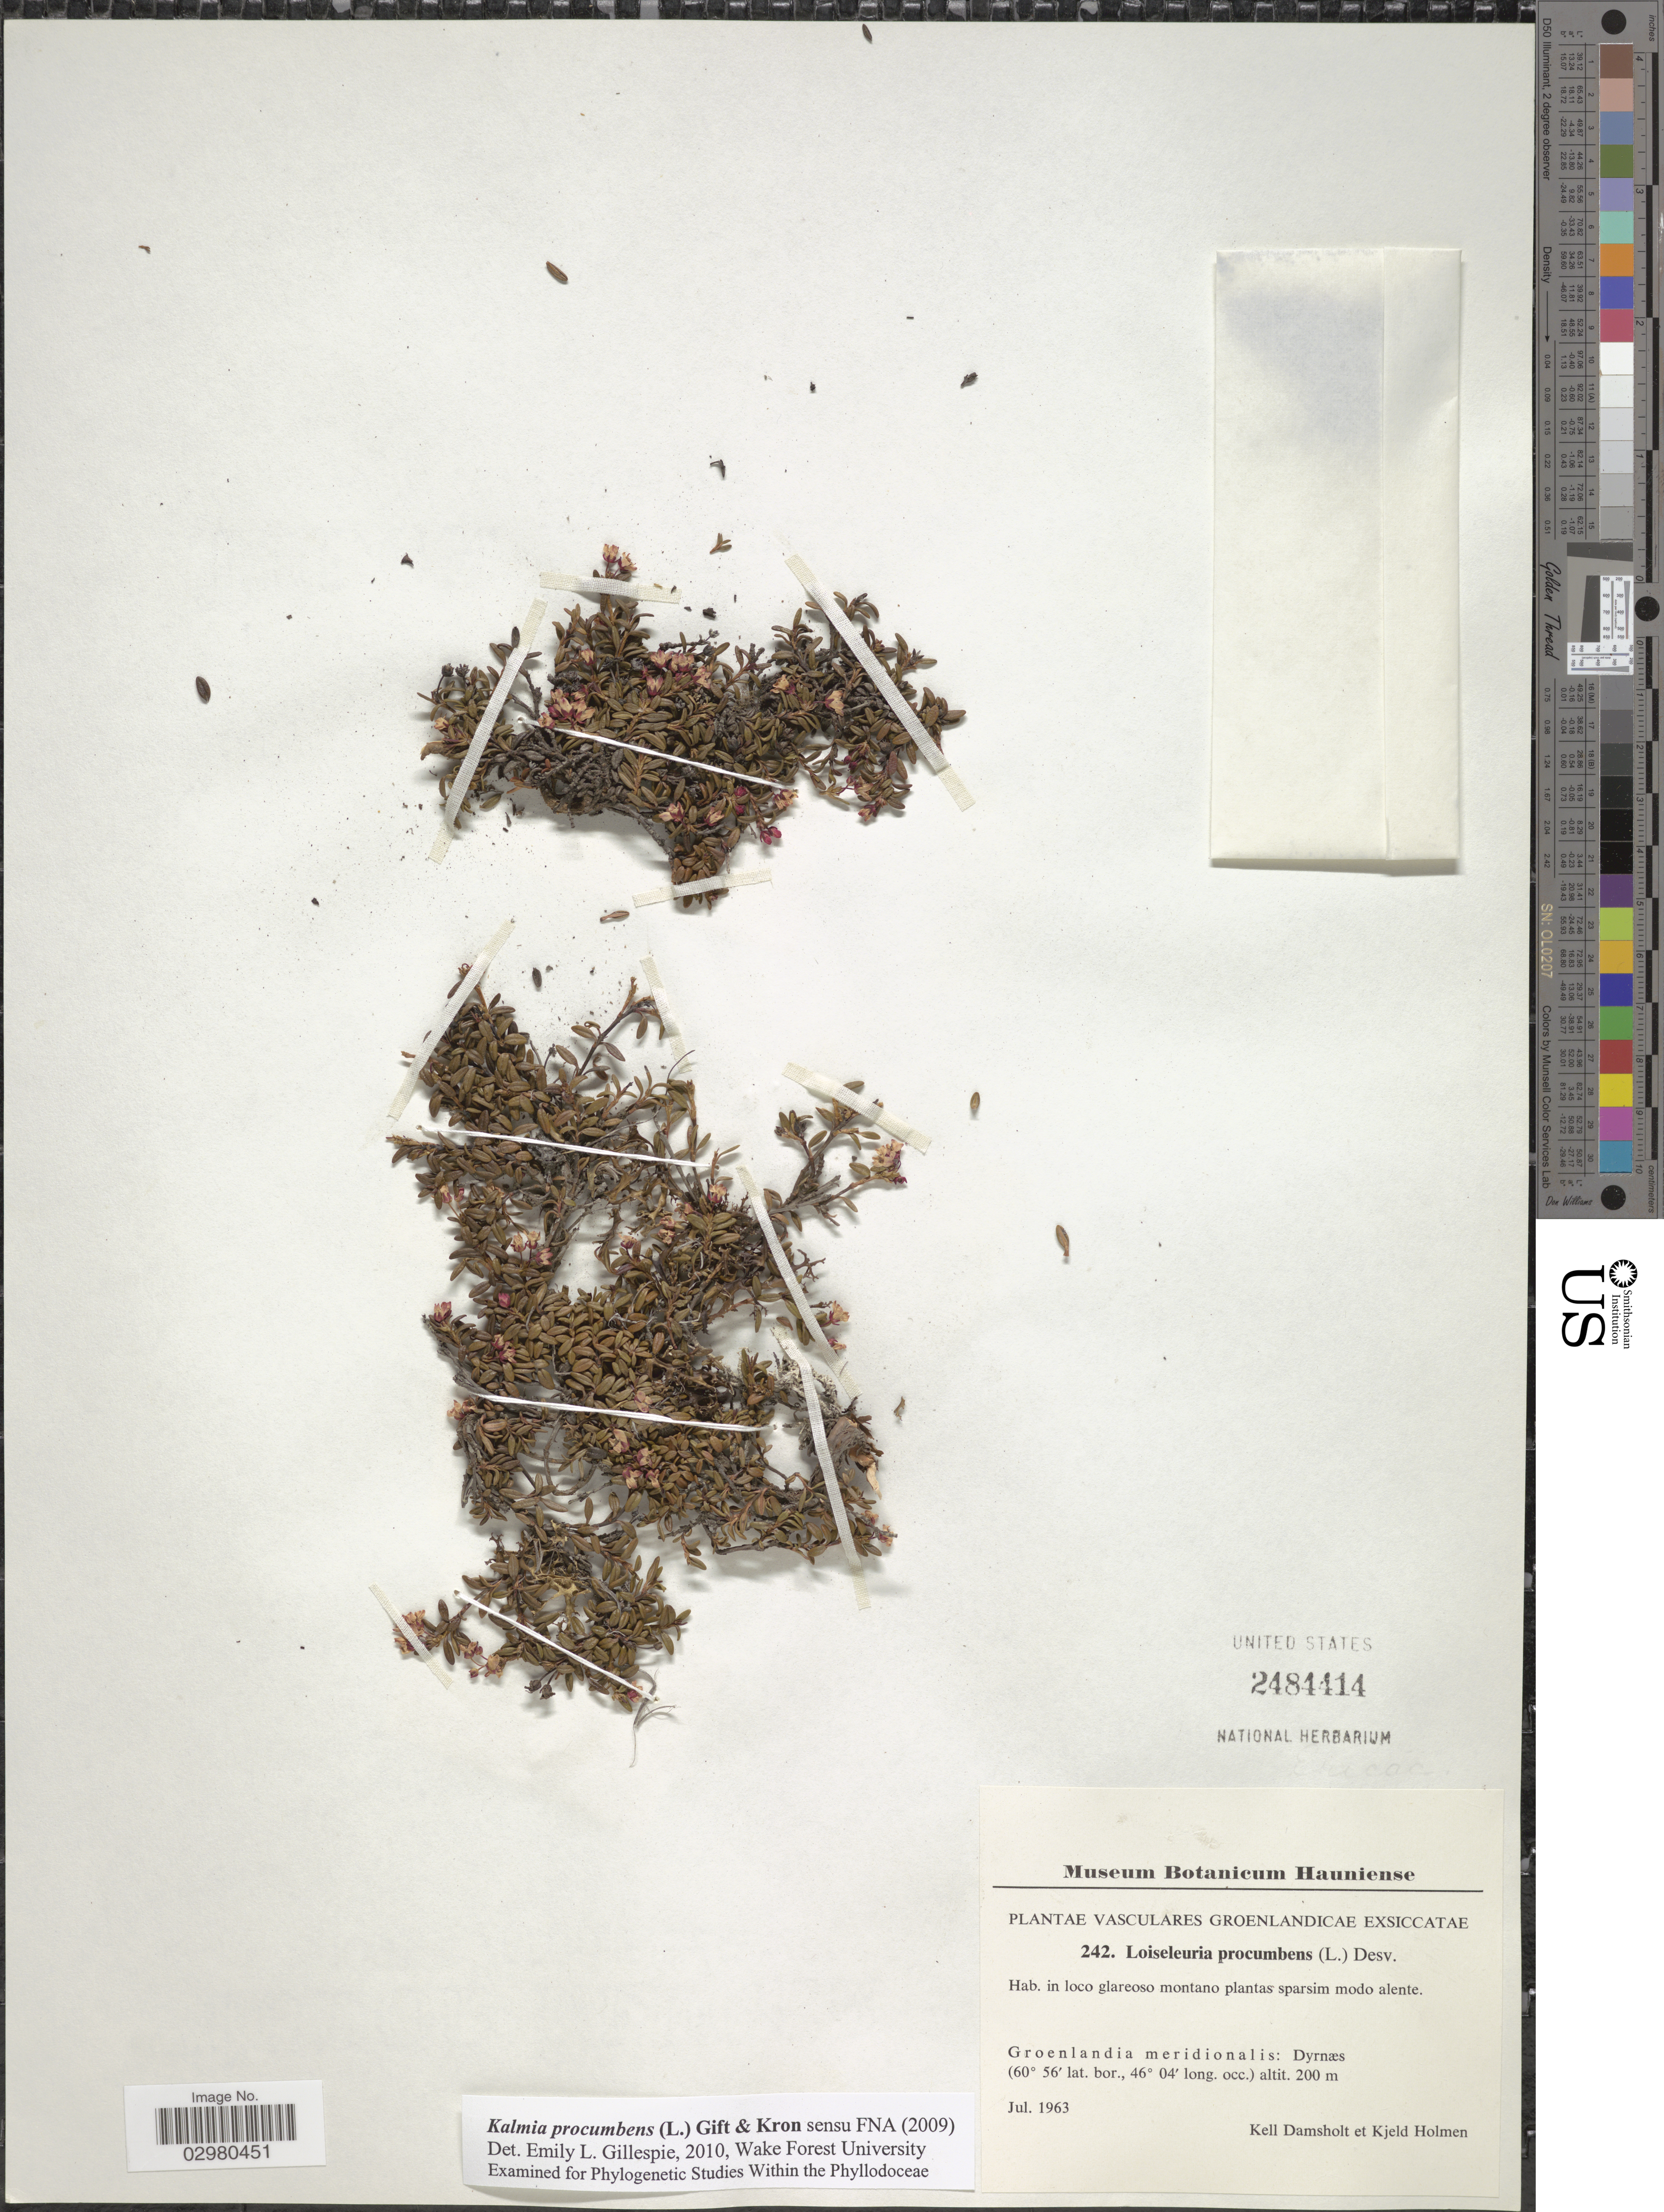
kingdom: Plantae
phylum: Tracheophyta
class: Magnoliopsida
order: Ericales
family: Ericaceae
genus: Loiseleuria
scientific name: Loiseleuria procumbens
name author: (L.) Desv.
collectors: K. Damsholt & K. A. Holmen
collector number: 242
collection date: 1963-07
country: Greenland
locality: Groenlandia meridionalis: Dyrnæs.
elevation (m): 200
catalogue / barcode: US 2484414